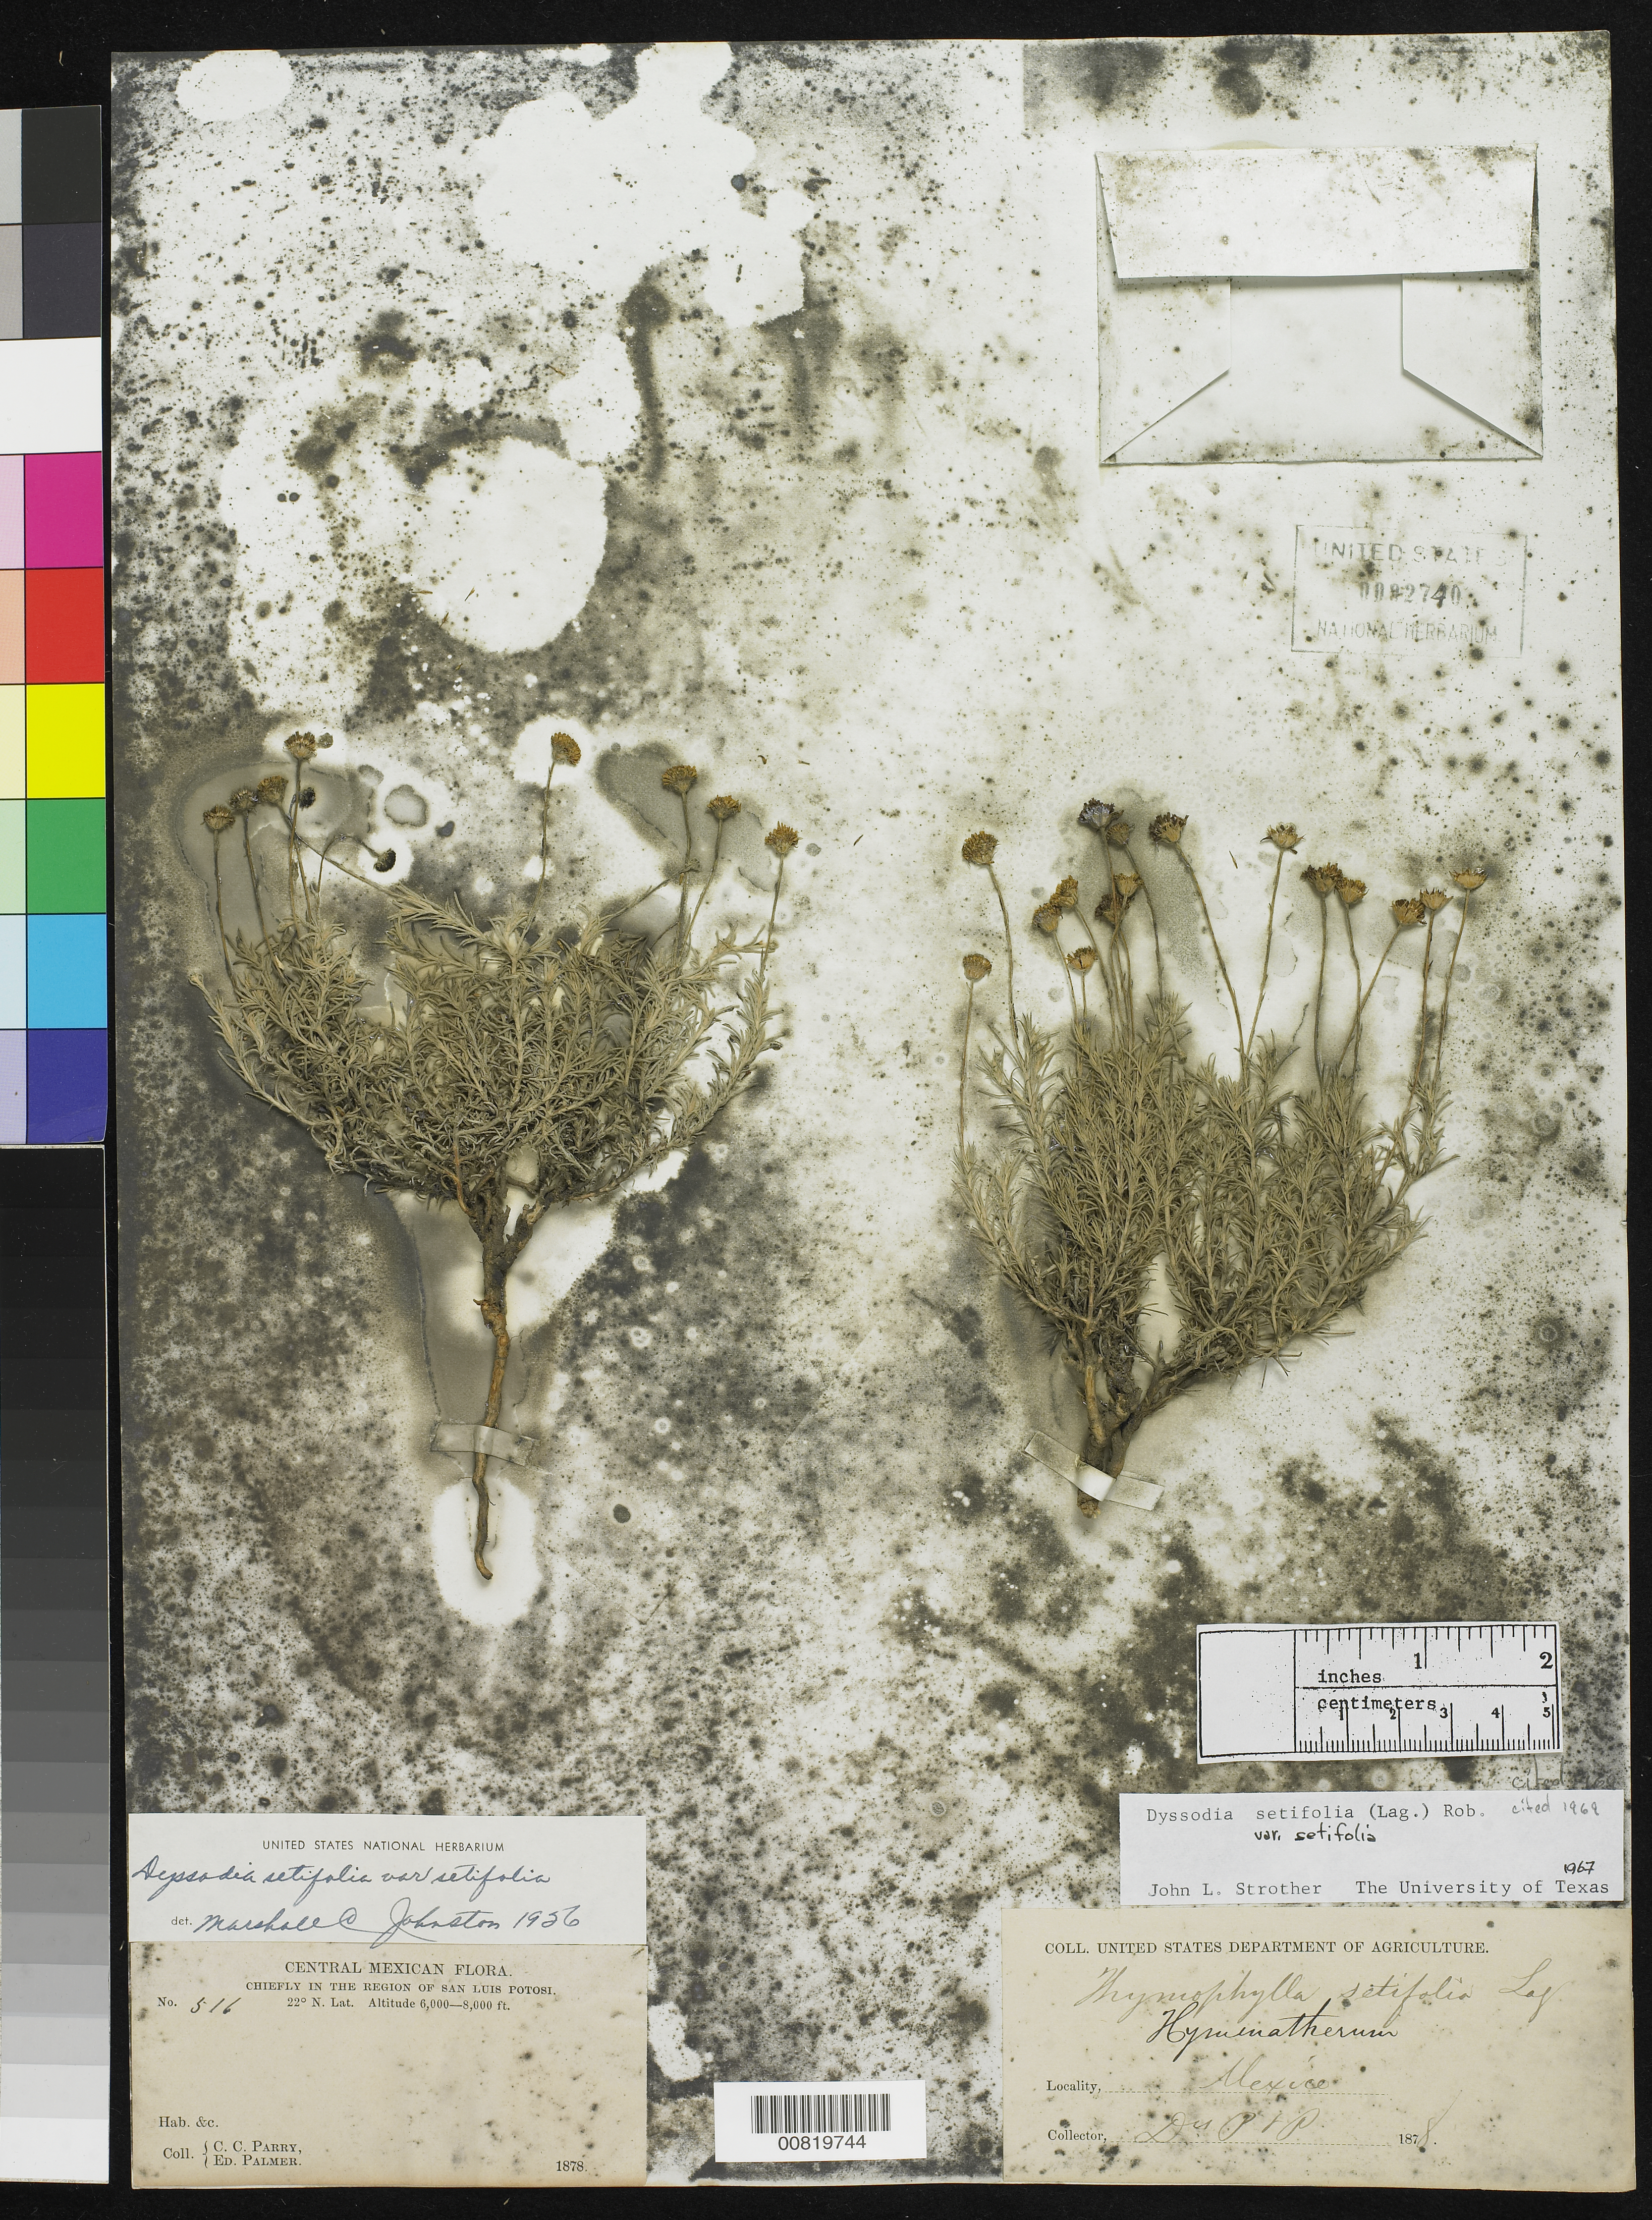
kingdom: Plantae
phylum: Tracheophyta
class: Magnoliopsida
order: Asterales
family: Asteraceae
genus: Thymophylla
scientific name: Thymophylla setifolia var. setifolia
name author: Lag.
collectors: C. C. Parry & E. Palmer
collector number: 516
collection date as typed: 1878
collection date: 1878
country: Mexico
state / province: San Luis Potosí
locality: Chiefly in the region of San Luis Potosí.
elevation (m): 1829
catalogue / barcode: US 92740